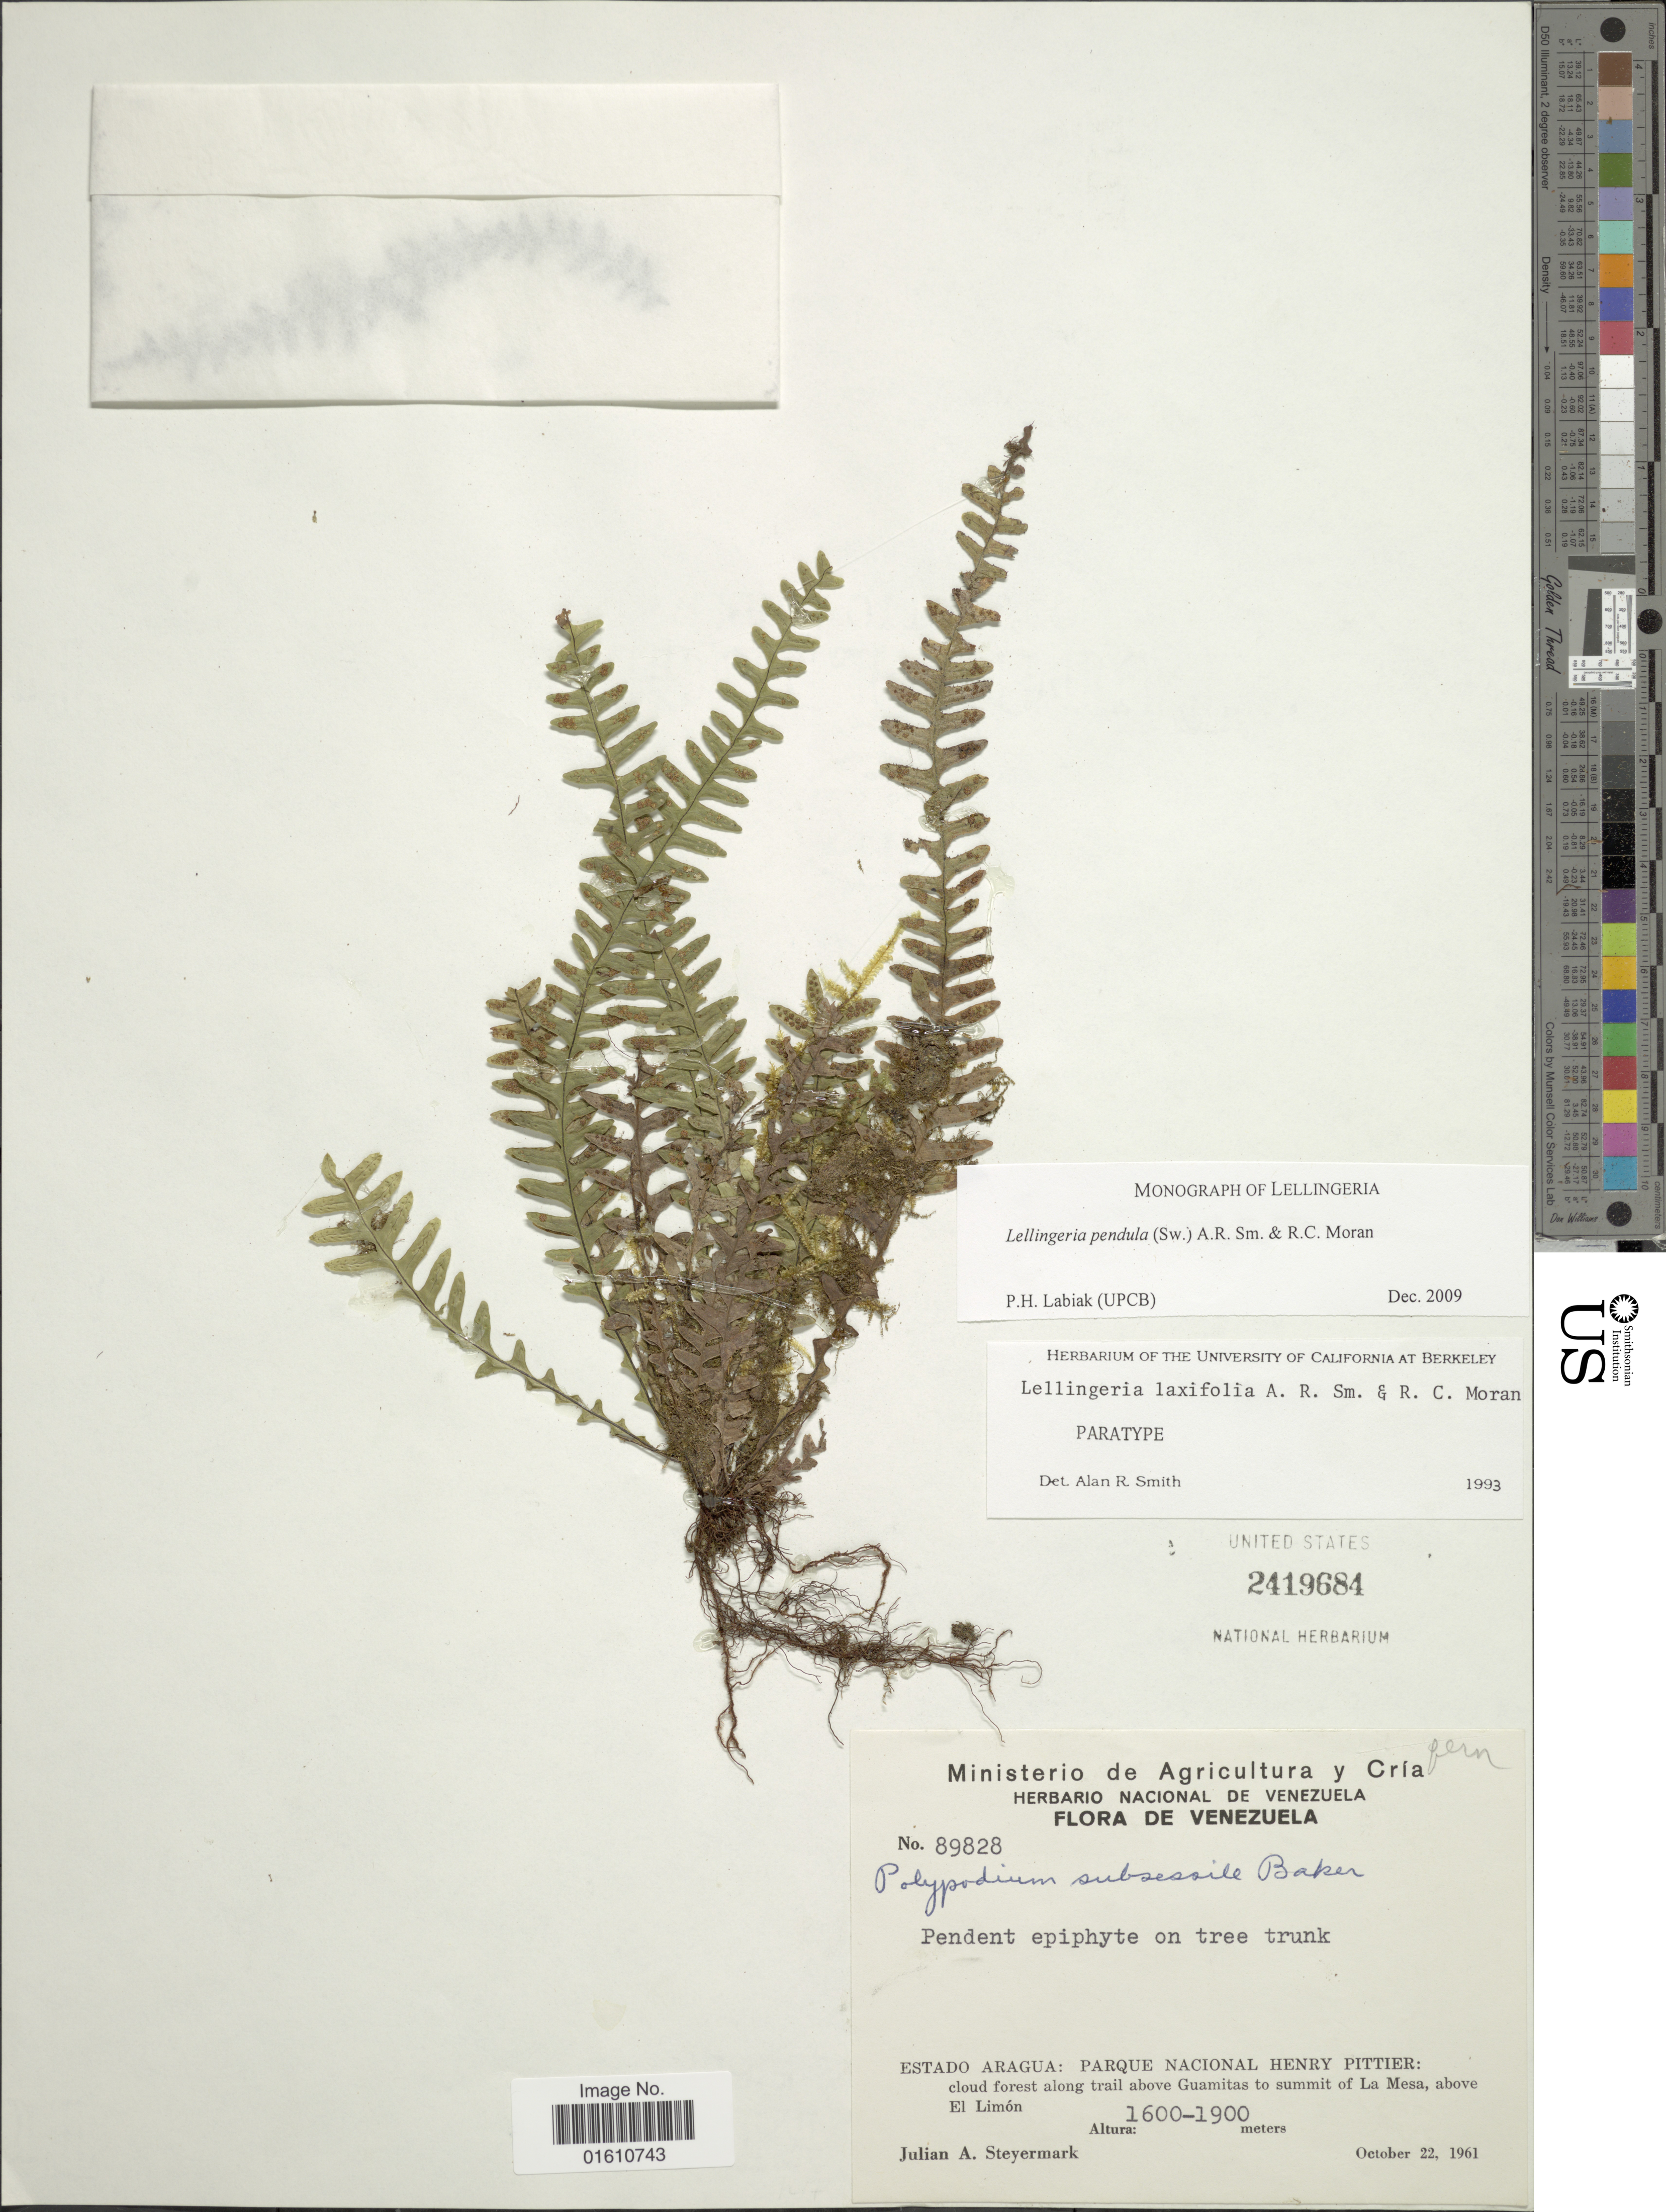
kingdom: Plantae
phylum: Tracheophyta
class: Polypodiopsida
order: Polypodiales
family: Polypodiaceae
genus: Lellingeria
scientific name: Lellingeria pendulina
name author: A.R. Sm. & R.C. Moran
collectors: J. Steyermark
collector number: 89828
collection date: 1961-10-22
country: Venezuela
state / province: Aragua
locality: Estado Aragaua: Parque Nacional Henry Pittier: cloud forest along trail above Guamitas to summit of La Mesa, above El Limon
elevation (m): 1600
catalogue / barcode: US 2419684